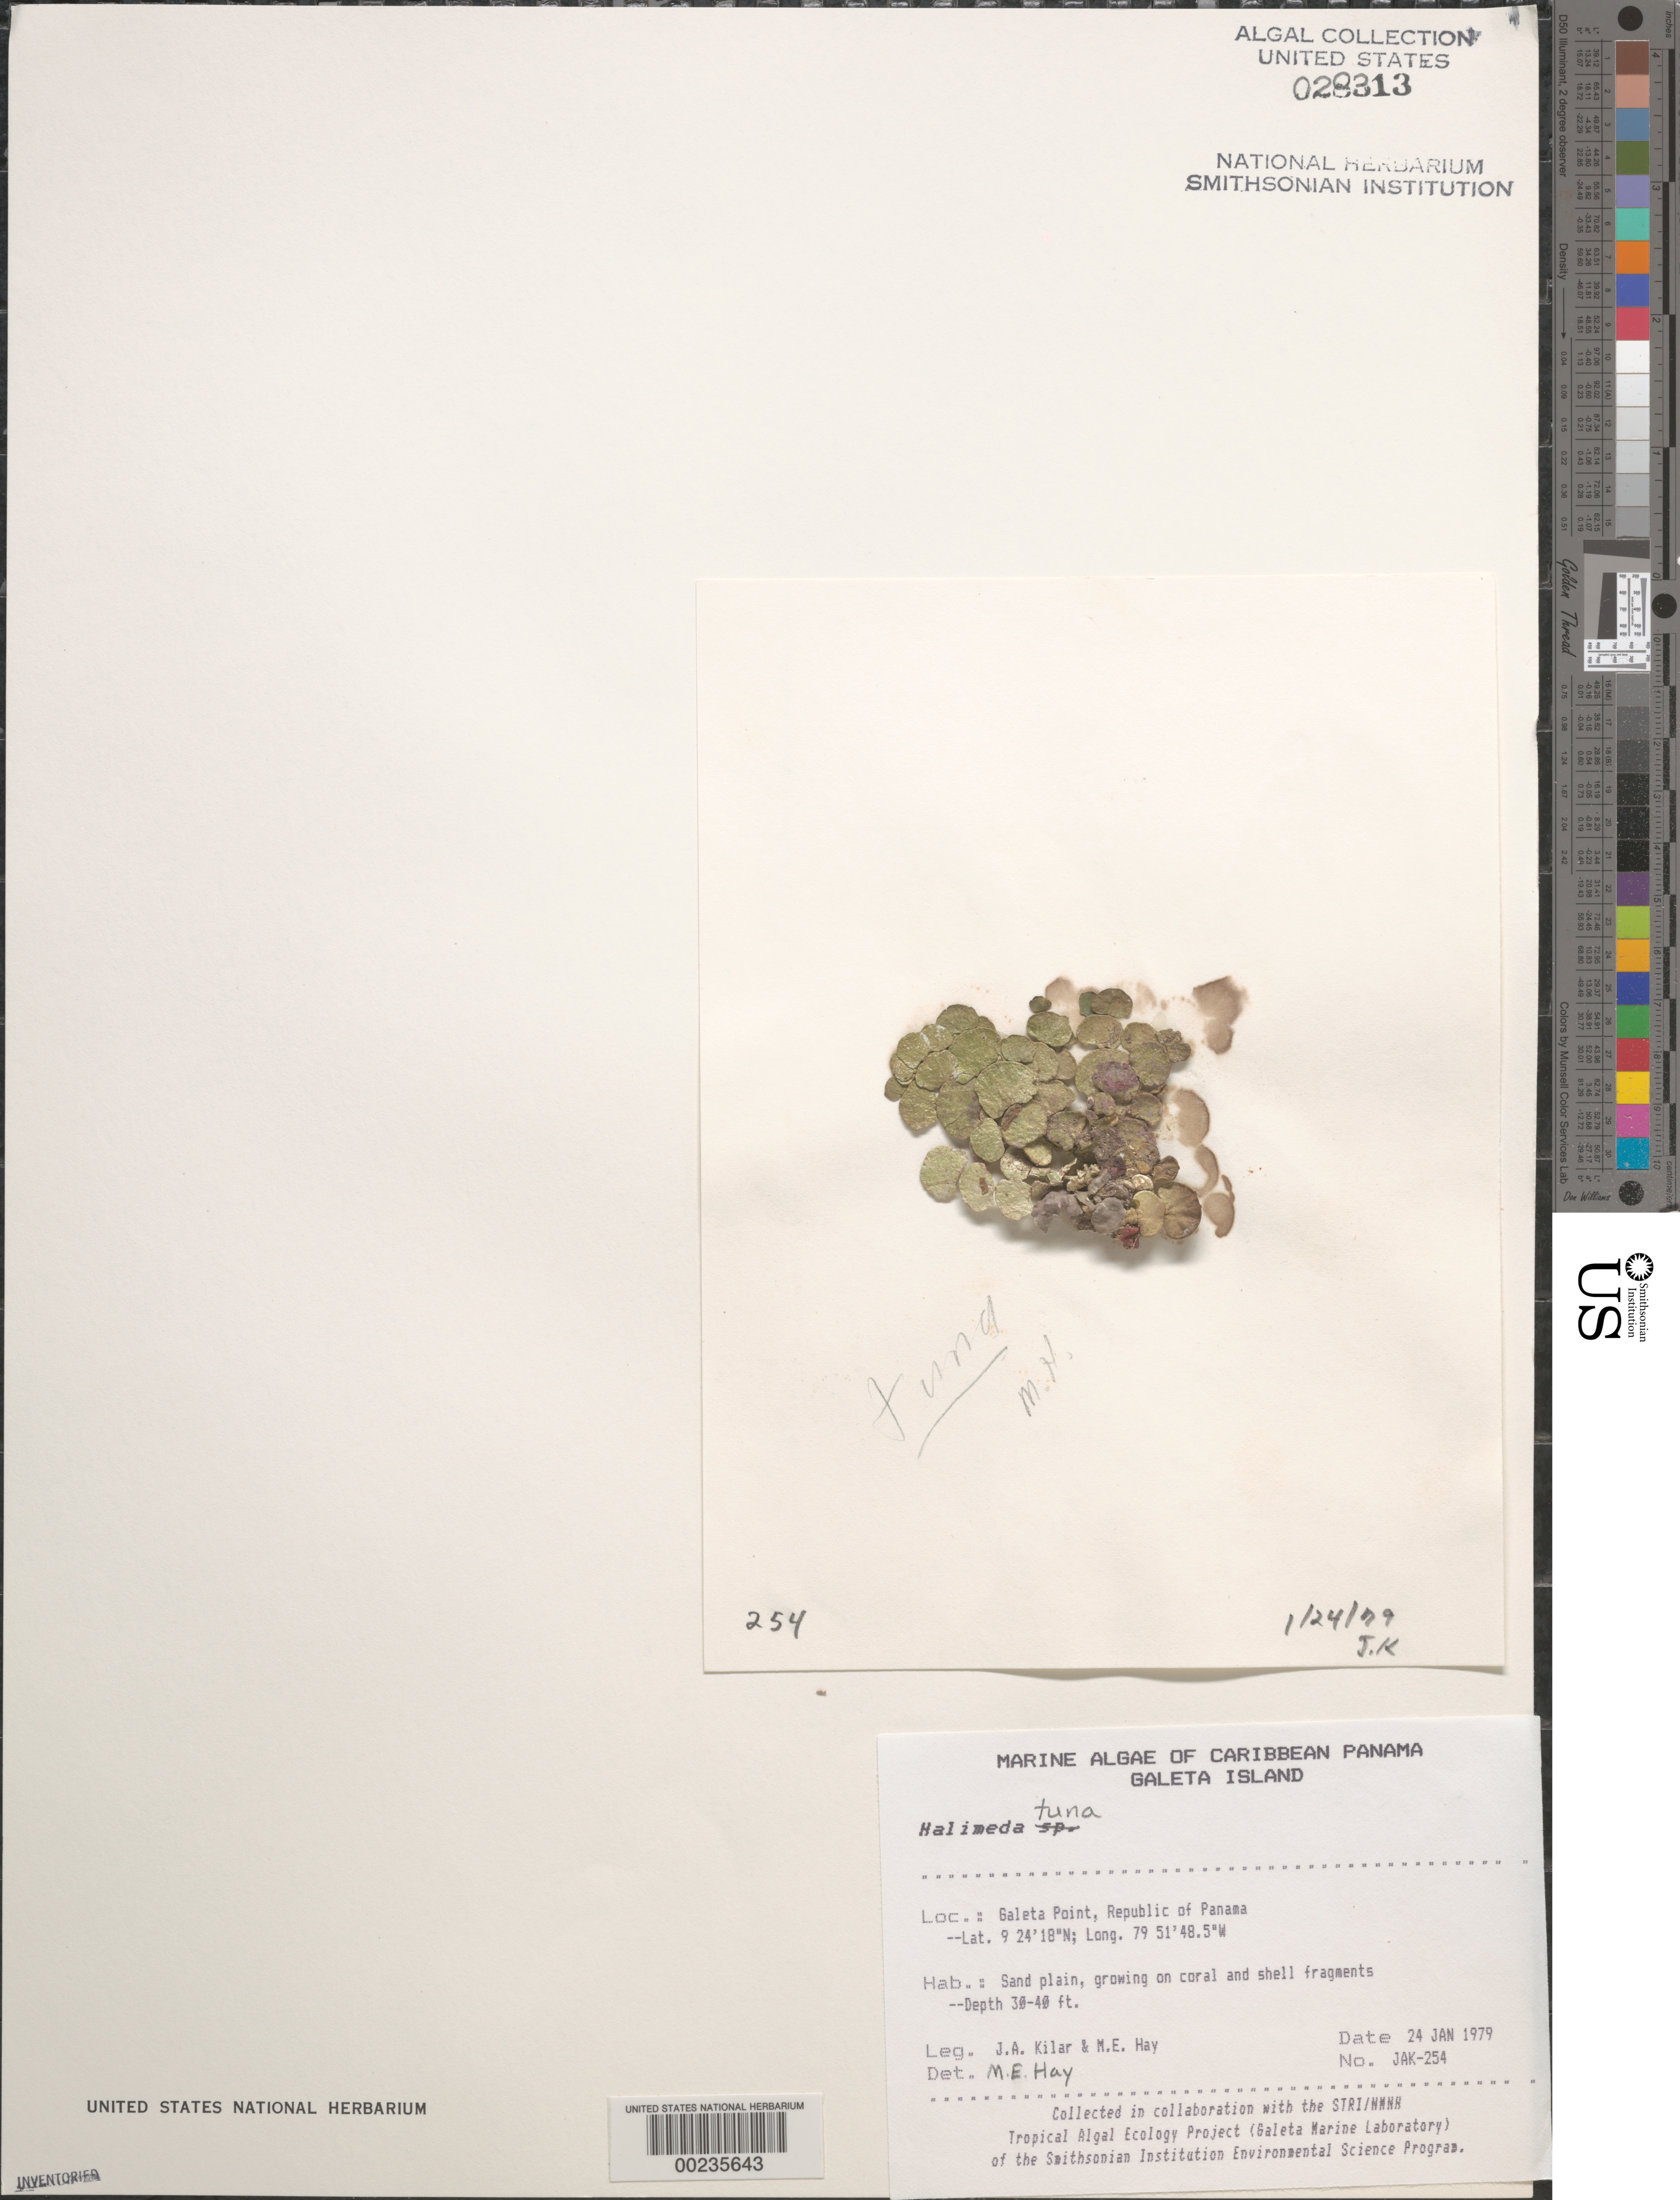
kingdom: Plantae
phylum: Chlorophyta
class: Ulvophyceae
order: Bryopsidales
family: Halimedaceae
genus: Halimeda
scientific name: Halimeda tuna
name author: (J. Ellis & Sol.) J.V.Lamouroux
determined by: Hay, M. E.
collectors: J. A. Kilar & M. E. Hay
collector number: JAK-254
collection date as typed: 24 Jan 1979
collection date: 1979-01-24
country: Panama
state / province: Colón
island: Galeta Island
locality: Galeta Point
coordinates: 9 24' 18" N, 79 51' 48.5" W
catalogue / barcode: US 28313